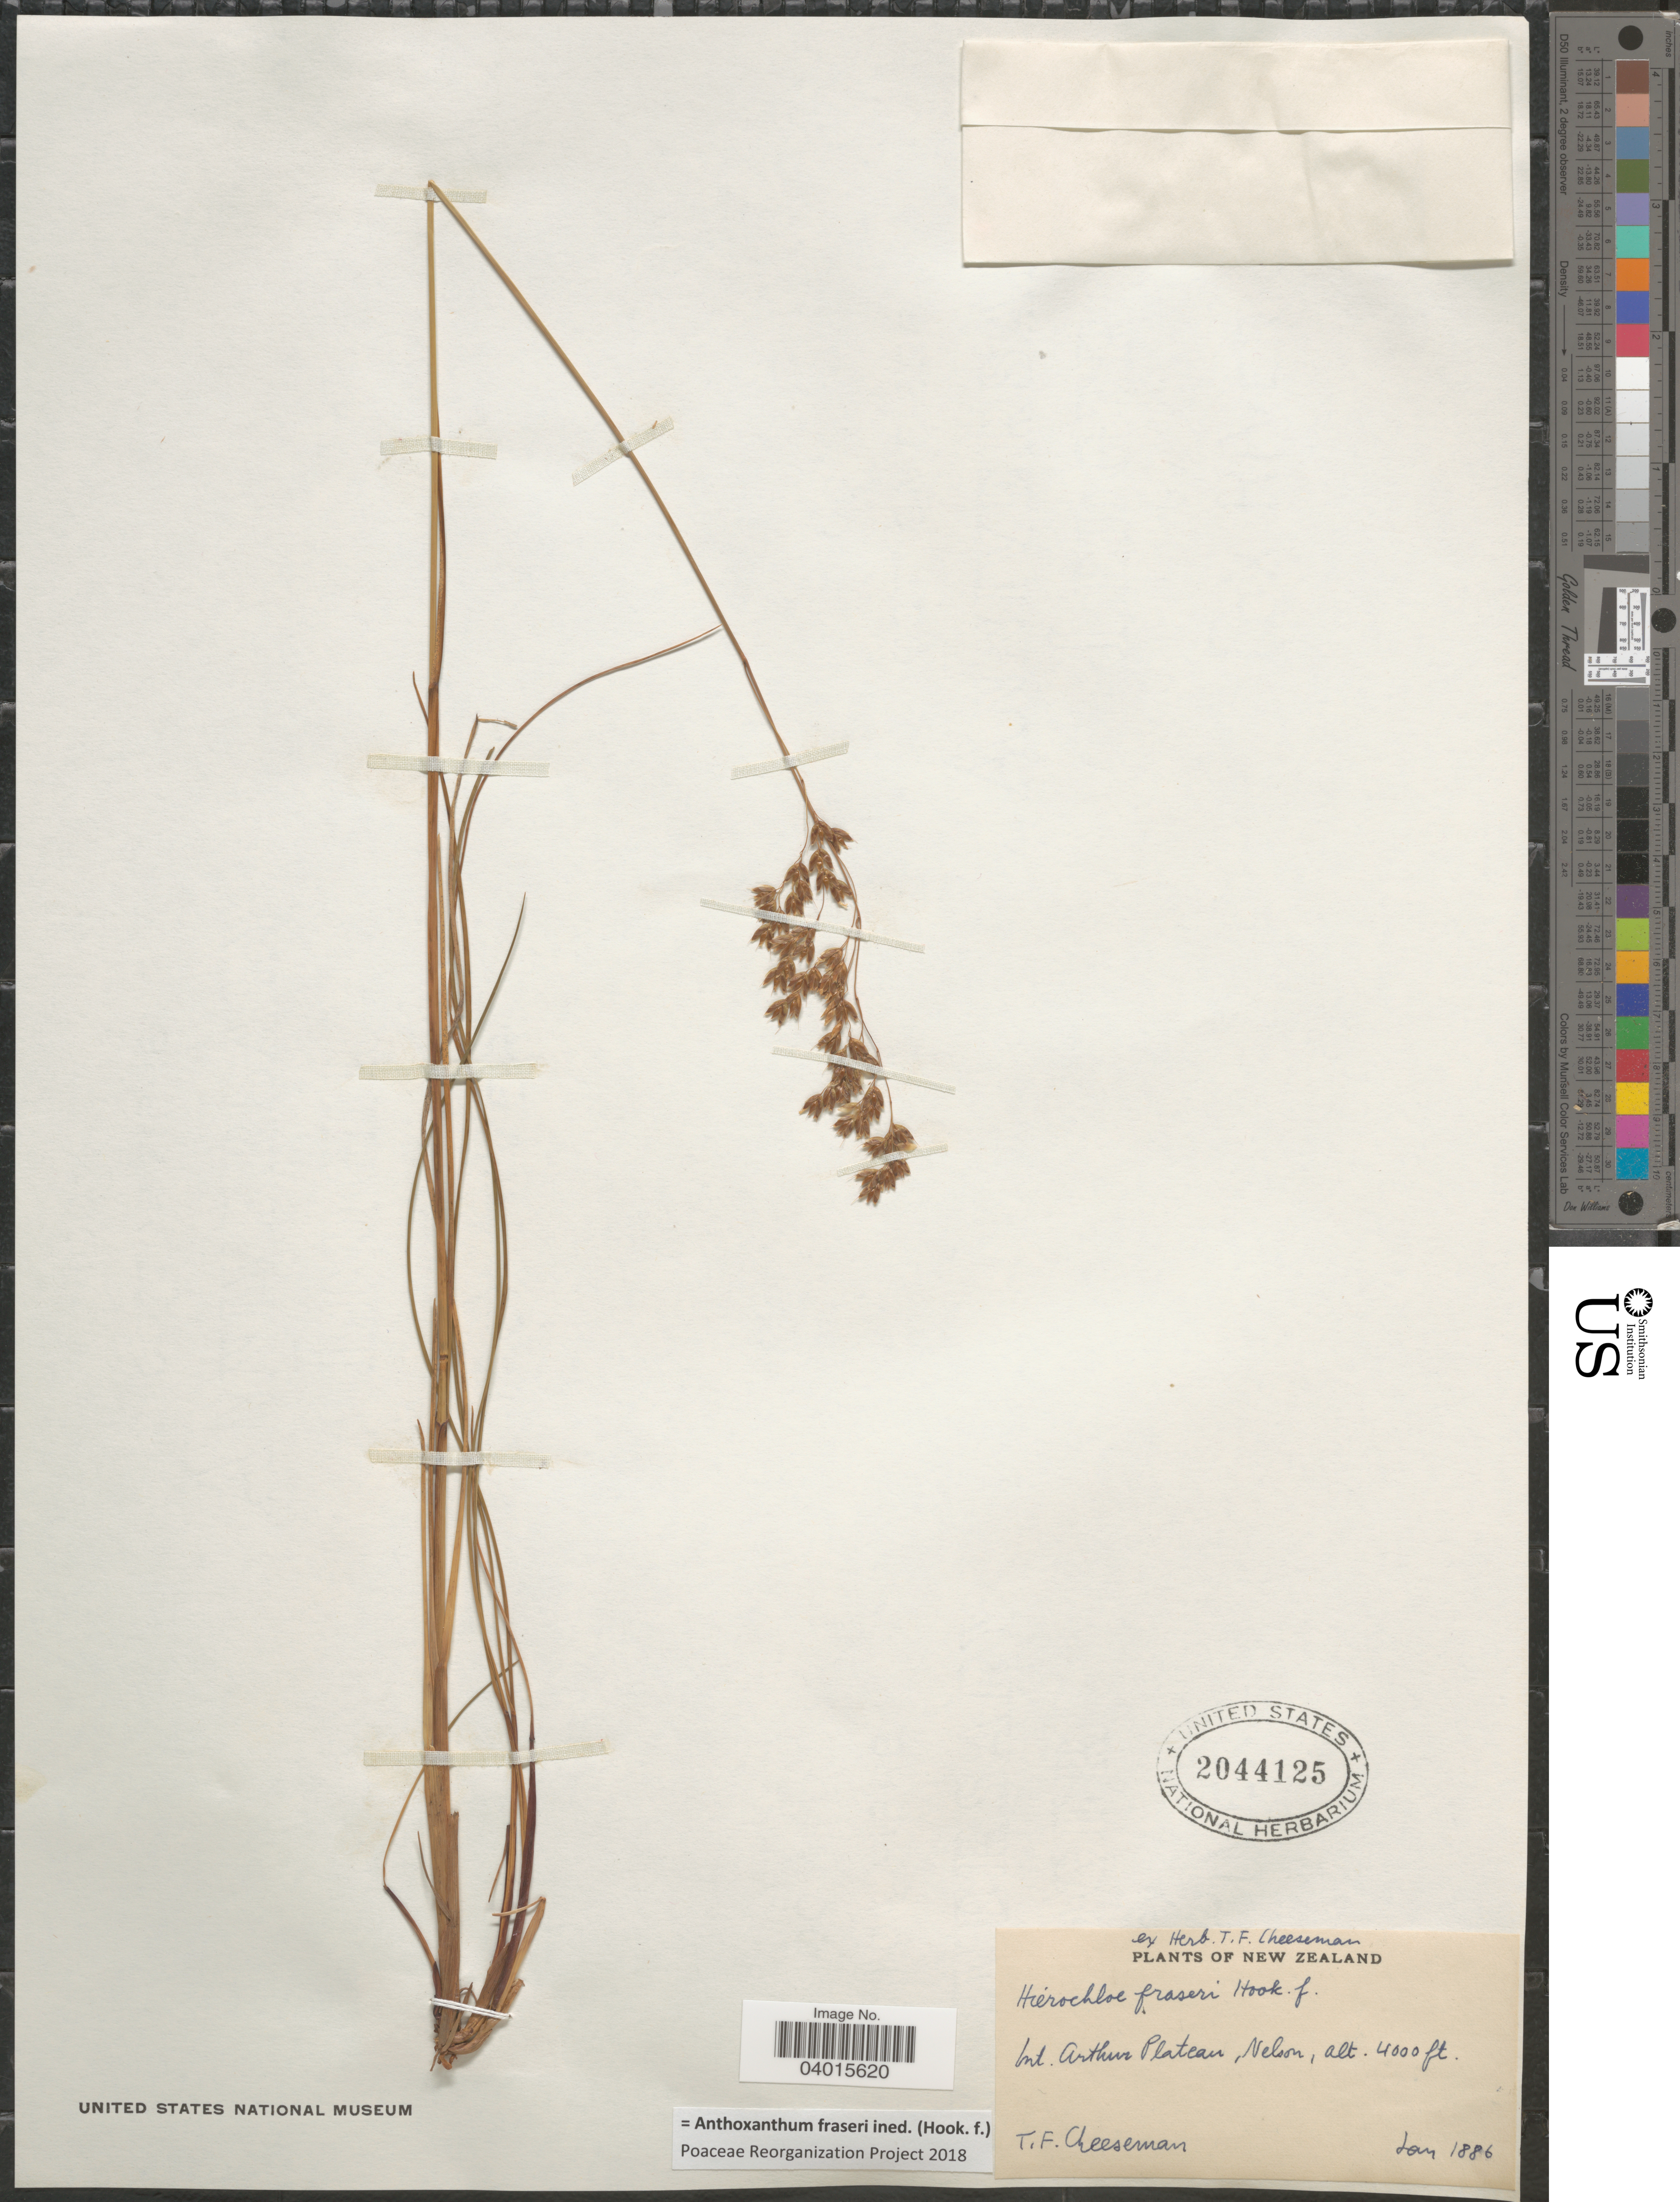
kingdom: Plantae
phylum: Tracheophyta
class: Liliopsida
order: Poales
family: Poaceae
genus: Anthoxanthum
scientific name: Anthoxanthum fraseri (Hook. f.) ined.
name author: Hook. f.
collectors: T. F. Cheeseman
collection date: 1886-01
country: New Zealand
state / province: Nelson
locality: Mt. Arthur Plateau.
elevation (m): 1219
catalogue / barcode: US 2044125